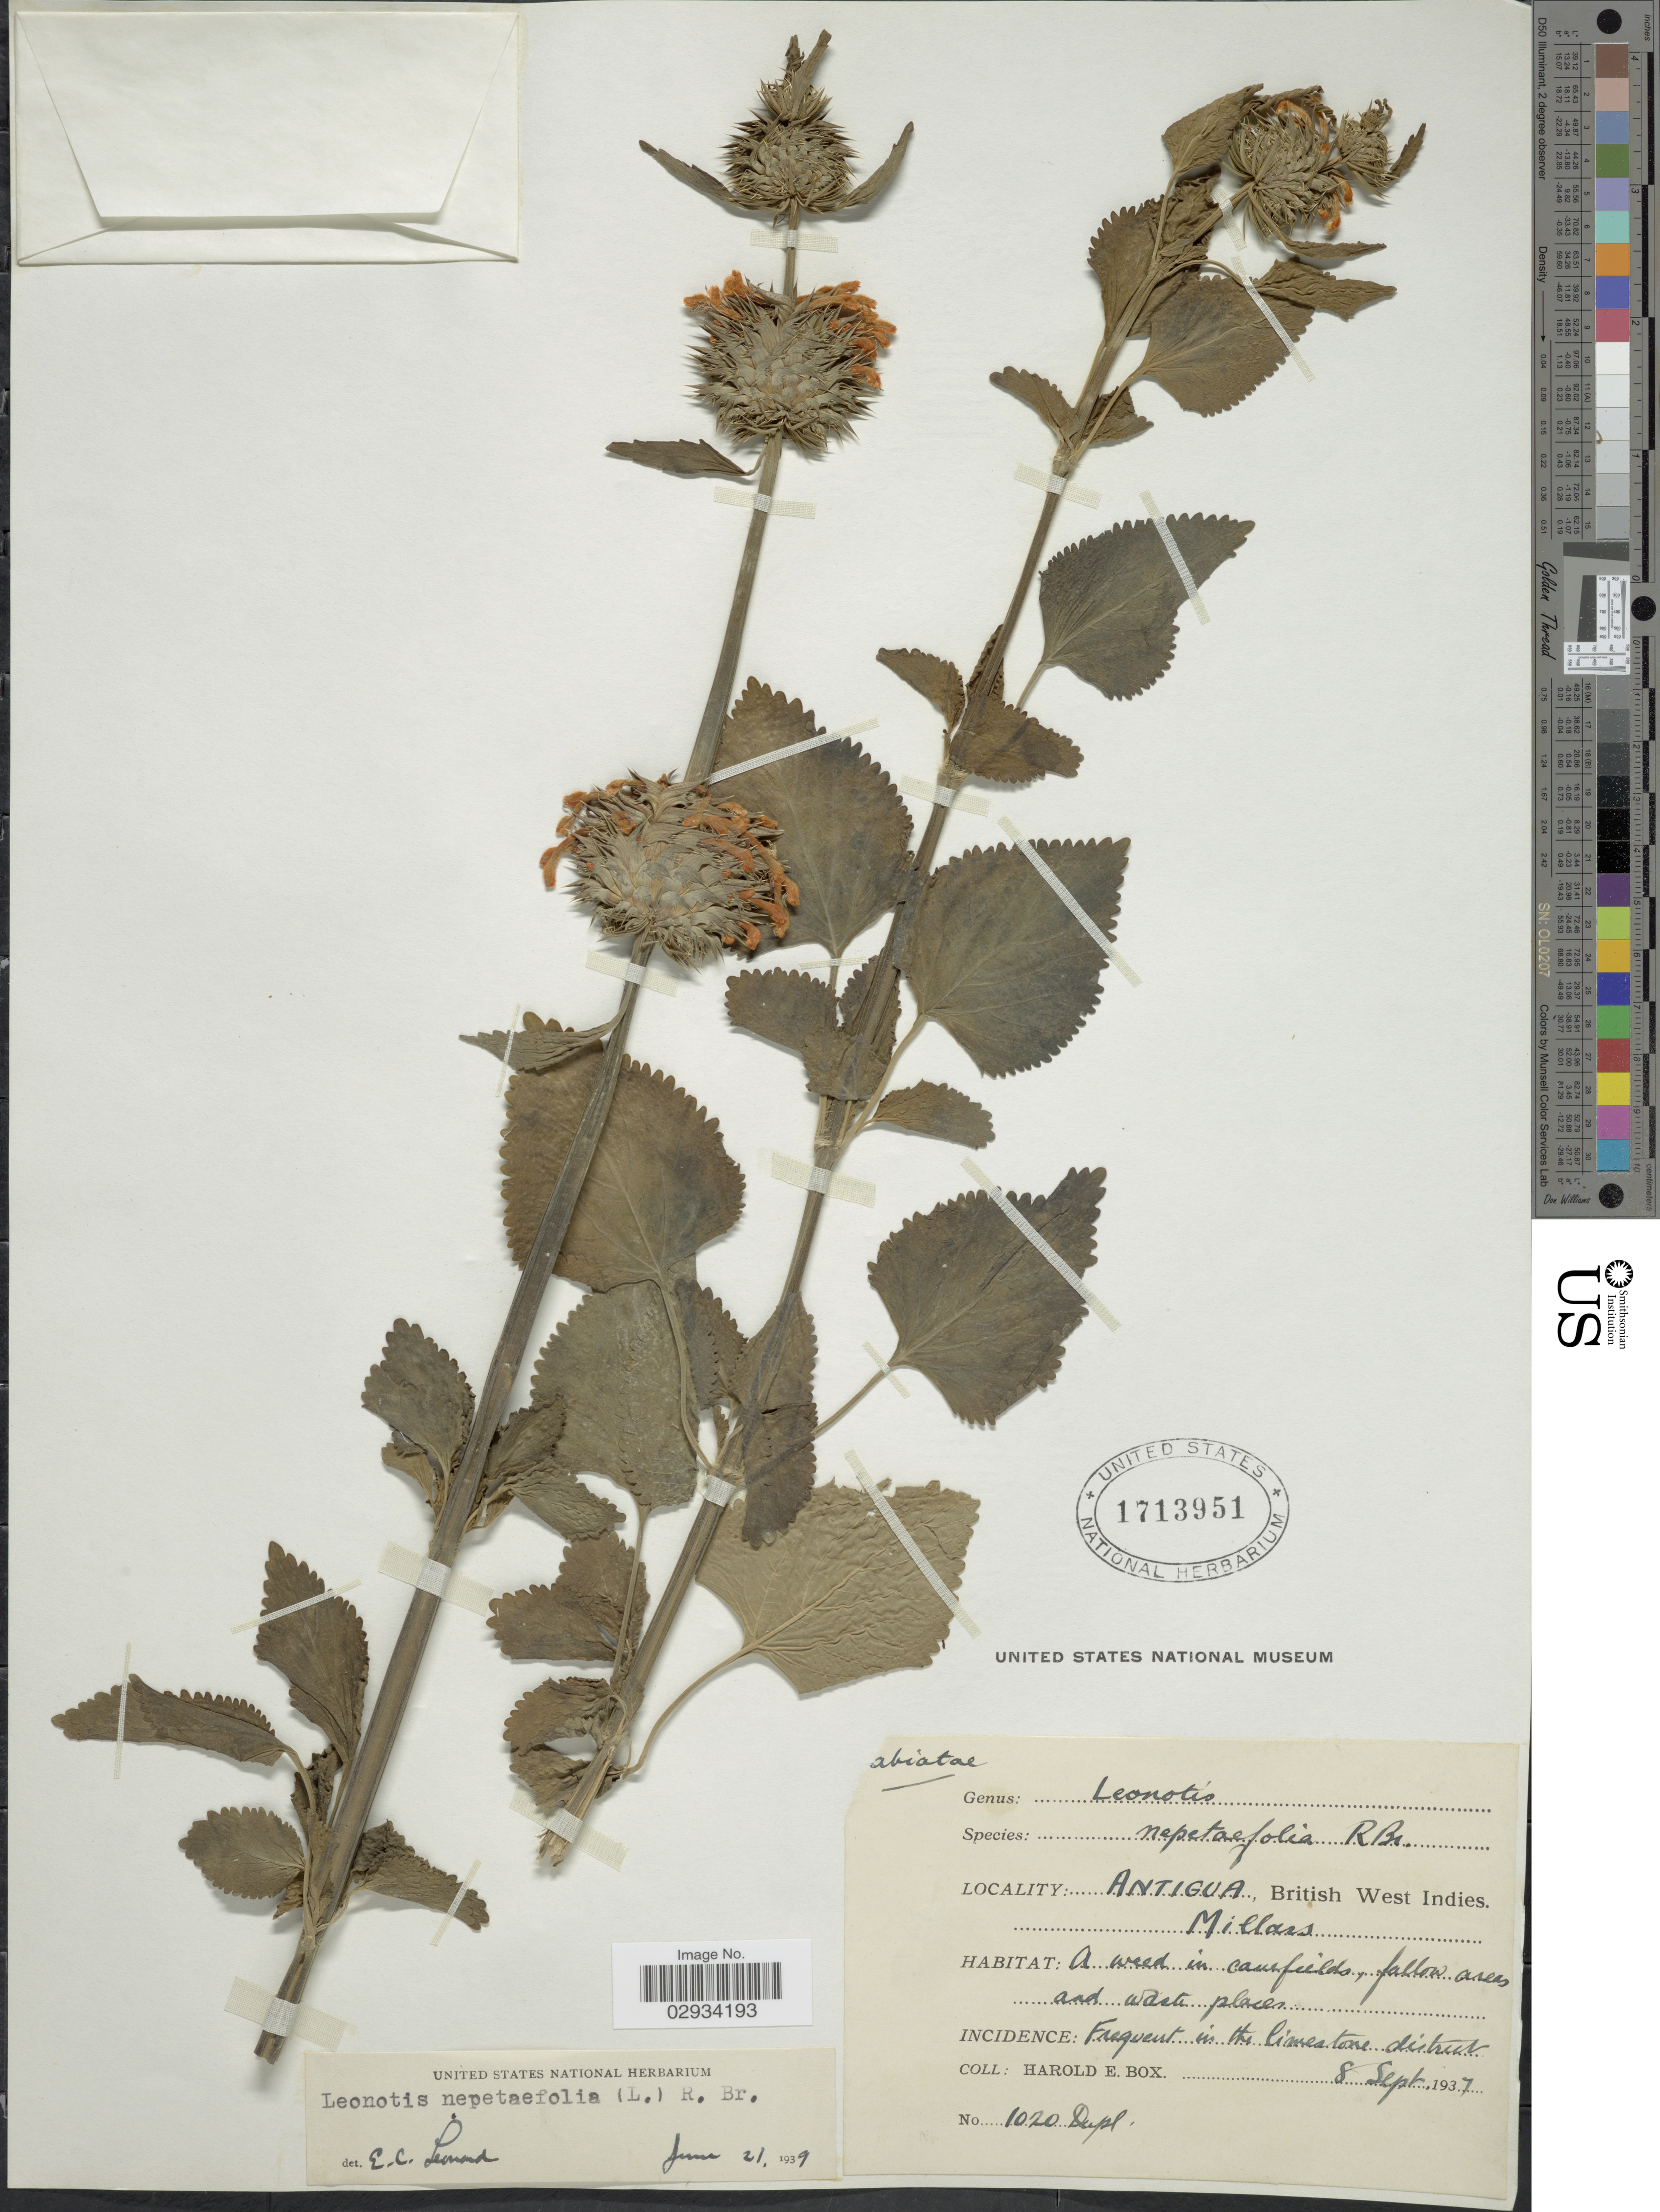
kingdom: Plantae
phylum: Tracheophyta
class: Magnoliopsida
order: Lamiales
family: Lamiaceae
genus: Leonotis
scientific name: Leonotis nepetifolia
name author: (L.) R. Br.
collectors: H. E. Box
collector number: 1020Dupl.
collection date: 1937-09-08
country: Antigua and Barbuda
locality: Antigua, British West Indies. Millars.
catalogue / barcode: US 1713951